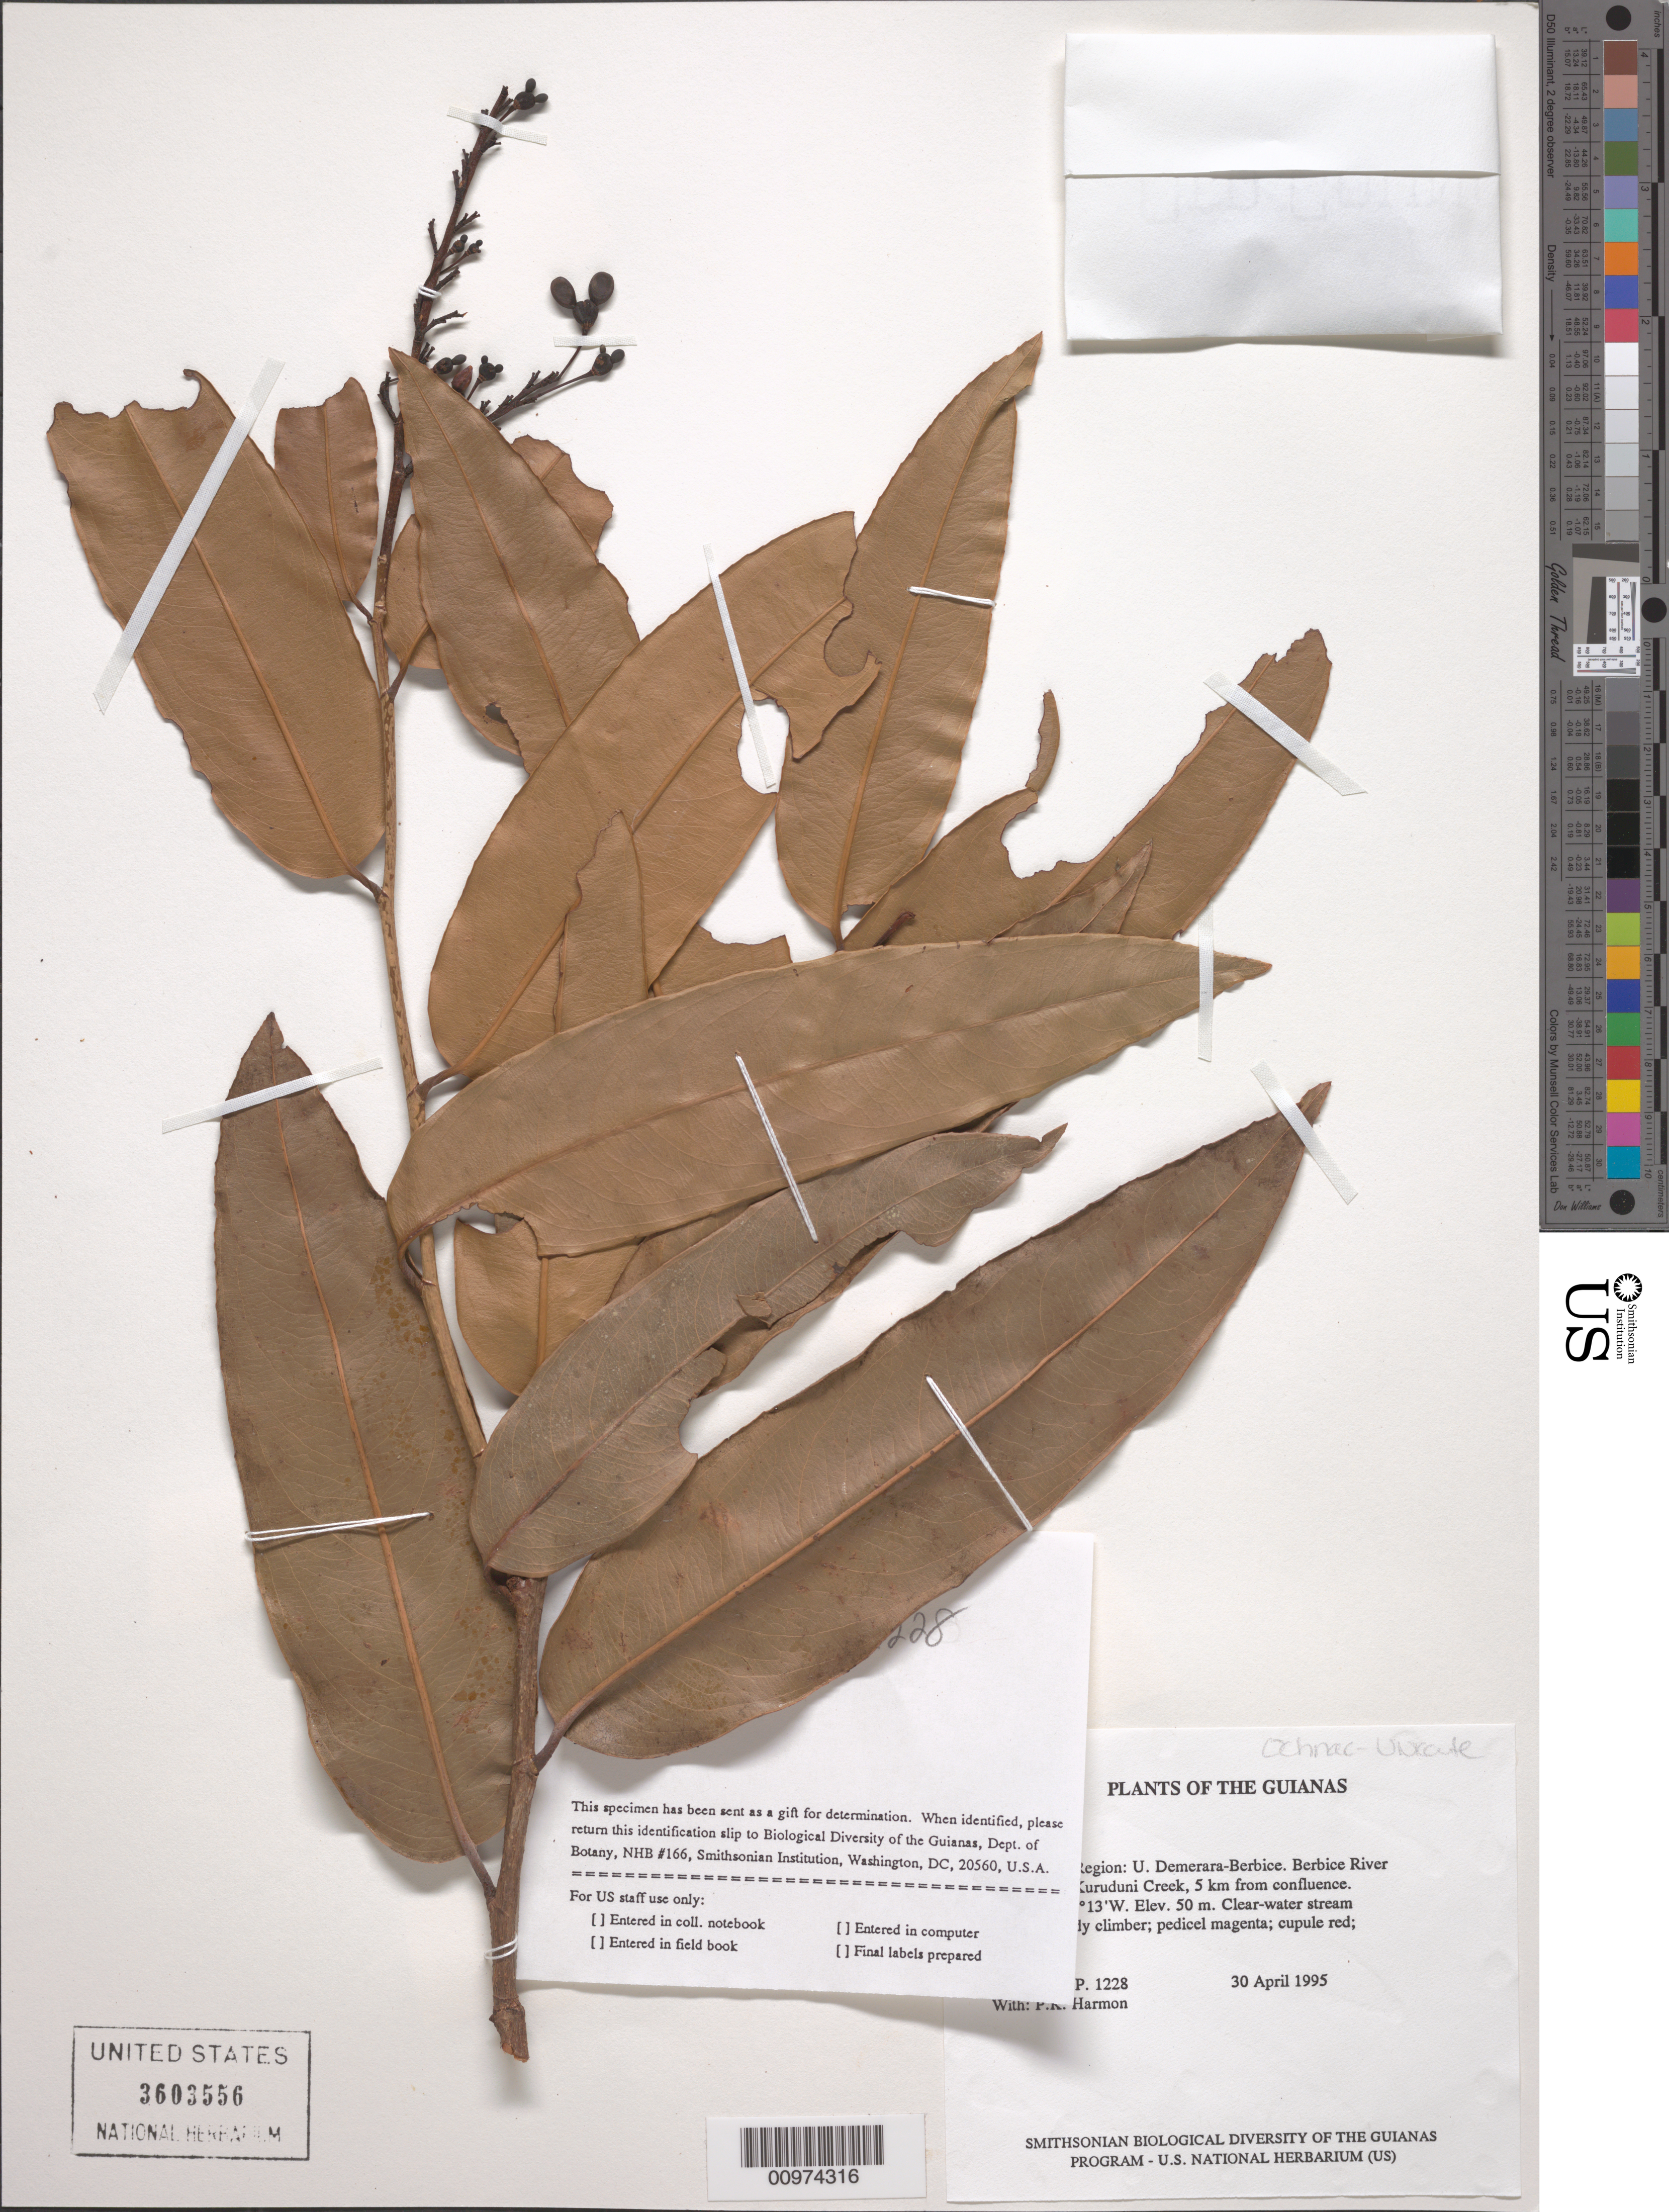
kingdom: Plantae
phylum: Tracheophyta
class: Magnoliopsida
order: Malpighiales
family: Ochnaceae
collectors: P. Mutchnick & P. Harmon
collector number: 1228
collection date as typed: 30 April 1995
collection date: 1995-04-30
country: Guyana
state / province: U. Demerara-Berbice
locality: Berbice River Watershed; Kuruduni Creek, 5 km from confluence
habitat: Clear-water stream banks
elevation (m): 50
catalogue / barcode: US 3603556